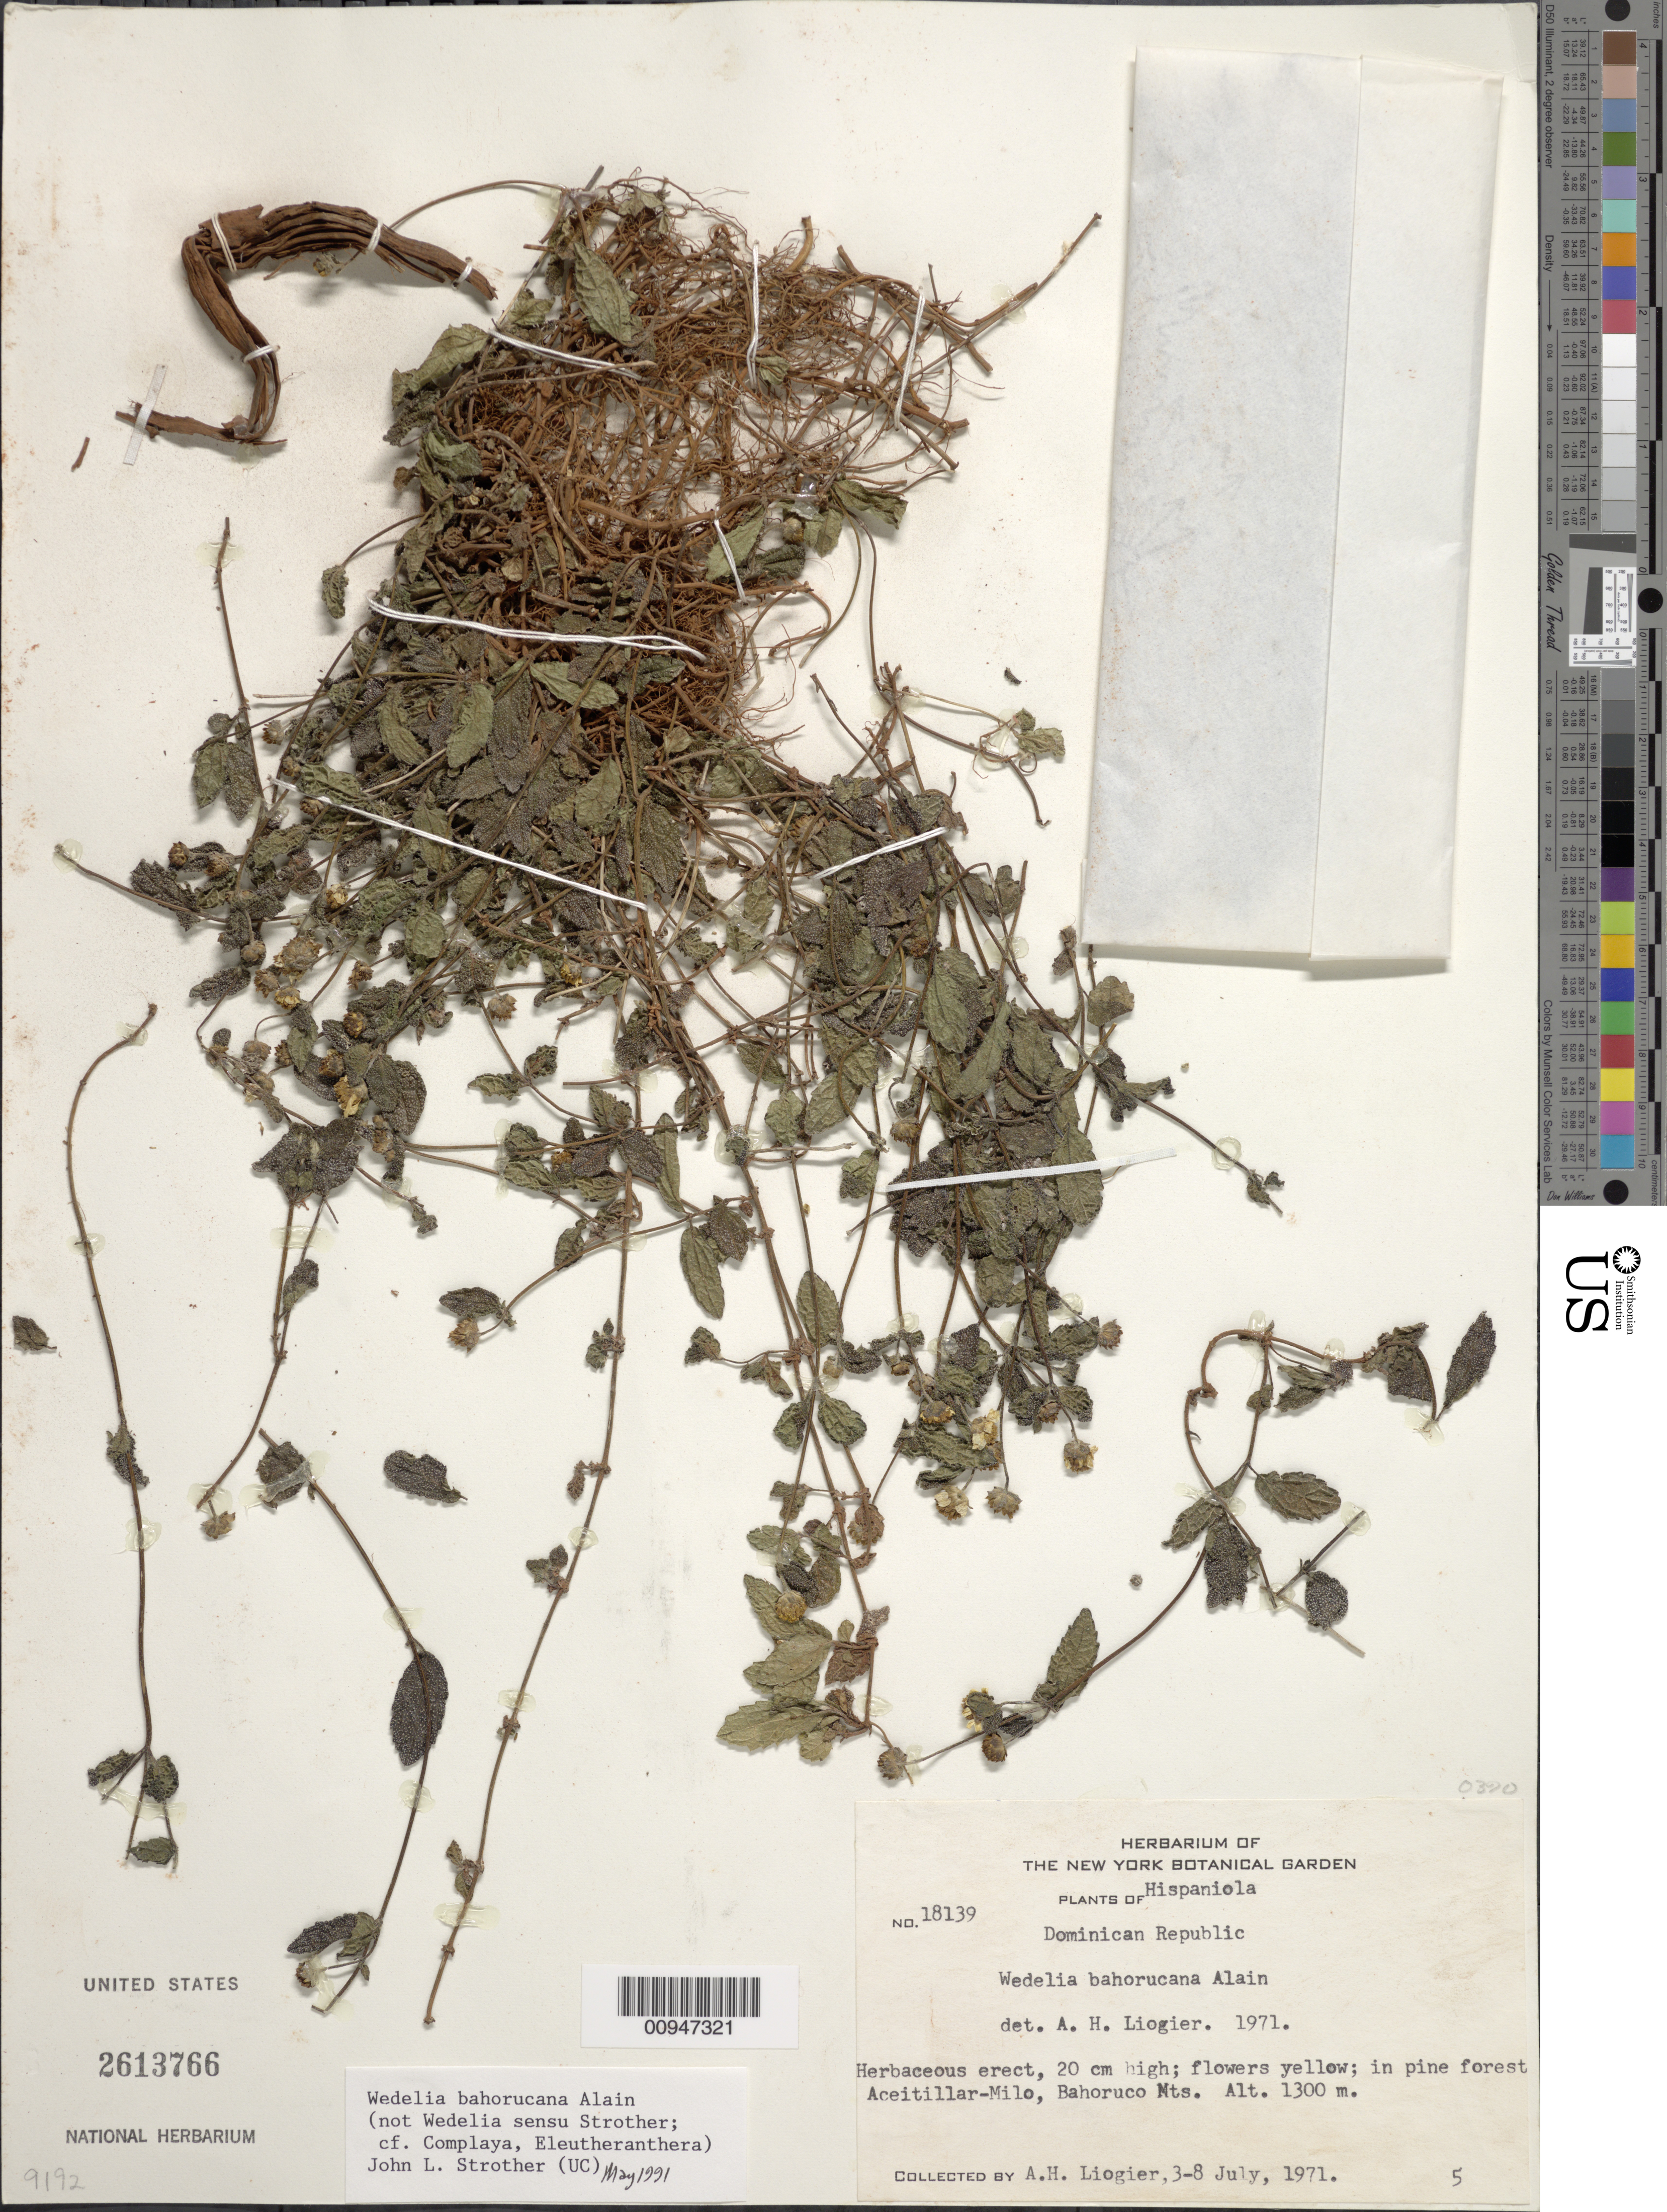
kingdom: Plantae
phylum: Tracheophyta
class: Magnoliopsida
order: Asterales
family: Asteraceae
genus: Wedelia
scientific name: Wedelia bahorucana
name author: Alain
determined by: Strother, J. L.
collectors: A. H. Liogier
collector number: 18139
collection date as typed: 03 Jul 1971 to 08 Jul 1973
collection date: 1971-07-03/1973-07-08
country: Dominican Republic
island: Hispaniola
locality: Aceitillar-Milo, Bahoruco Mts.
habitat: Pine forest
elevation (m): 1300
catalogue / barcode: US 2613766